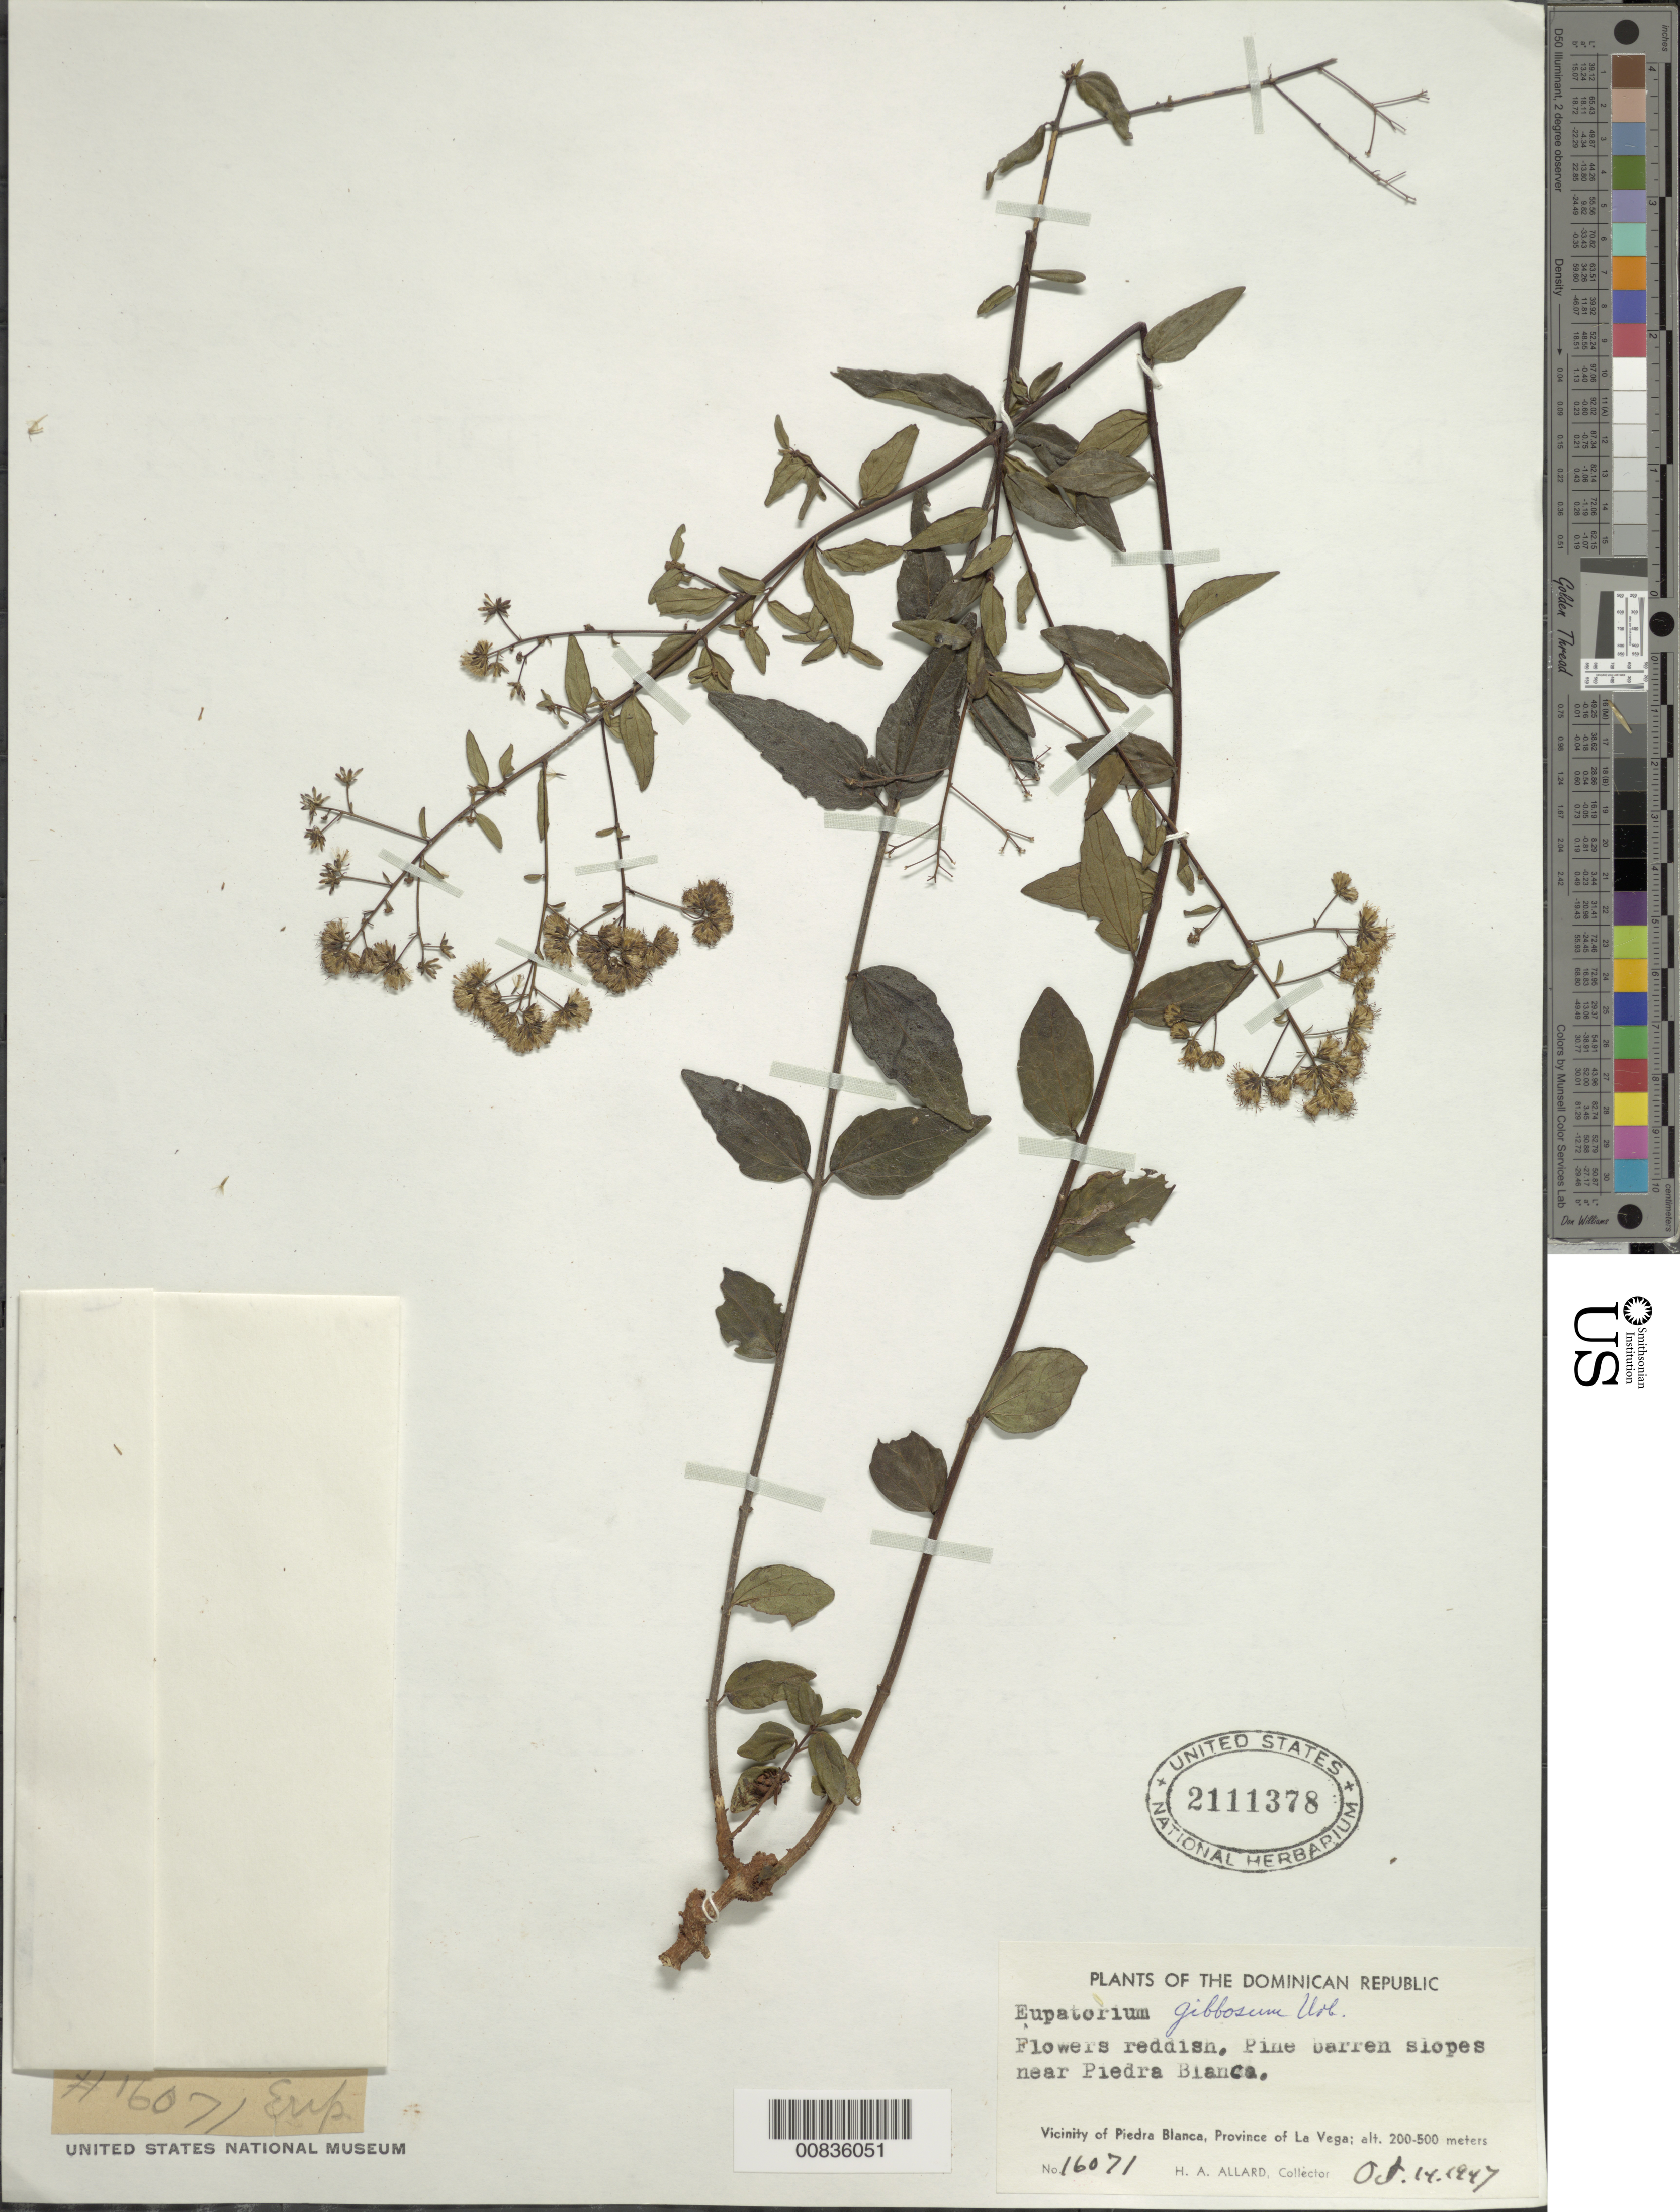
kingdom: Plantae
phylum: Tracheophyta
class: Magnoliopsida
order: Asterales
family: Asteraceae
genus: Koanophyllon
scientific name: Koanophyllon gibbosum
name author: (Urb.) R.M. King & H. Rob.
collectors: H. A. Allard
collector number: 16071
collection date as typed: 14 Oct 1947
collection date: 1947-10-14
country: Dominican Republic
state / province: La Vega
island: Hispaniola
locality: Vicinity of Piedra Blanca, near town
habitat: Pine barren slopes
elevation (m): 200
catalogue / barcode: US 2111378